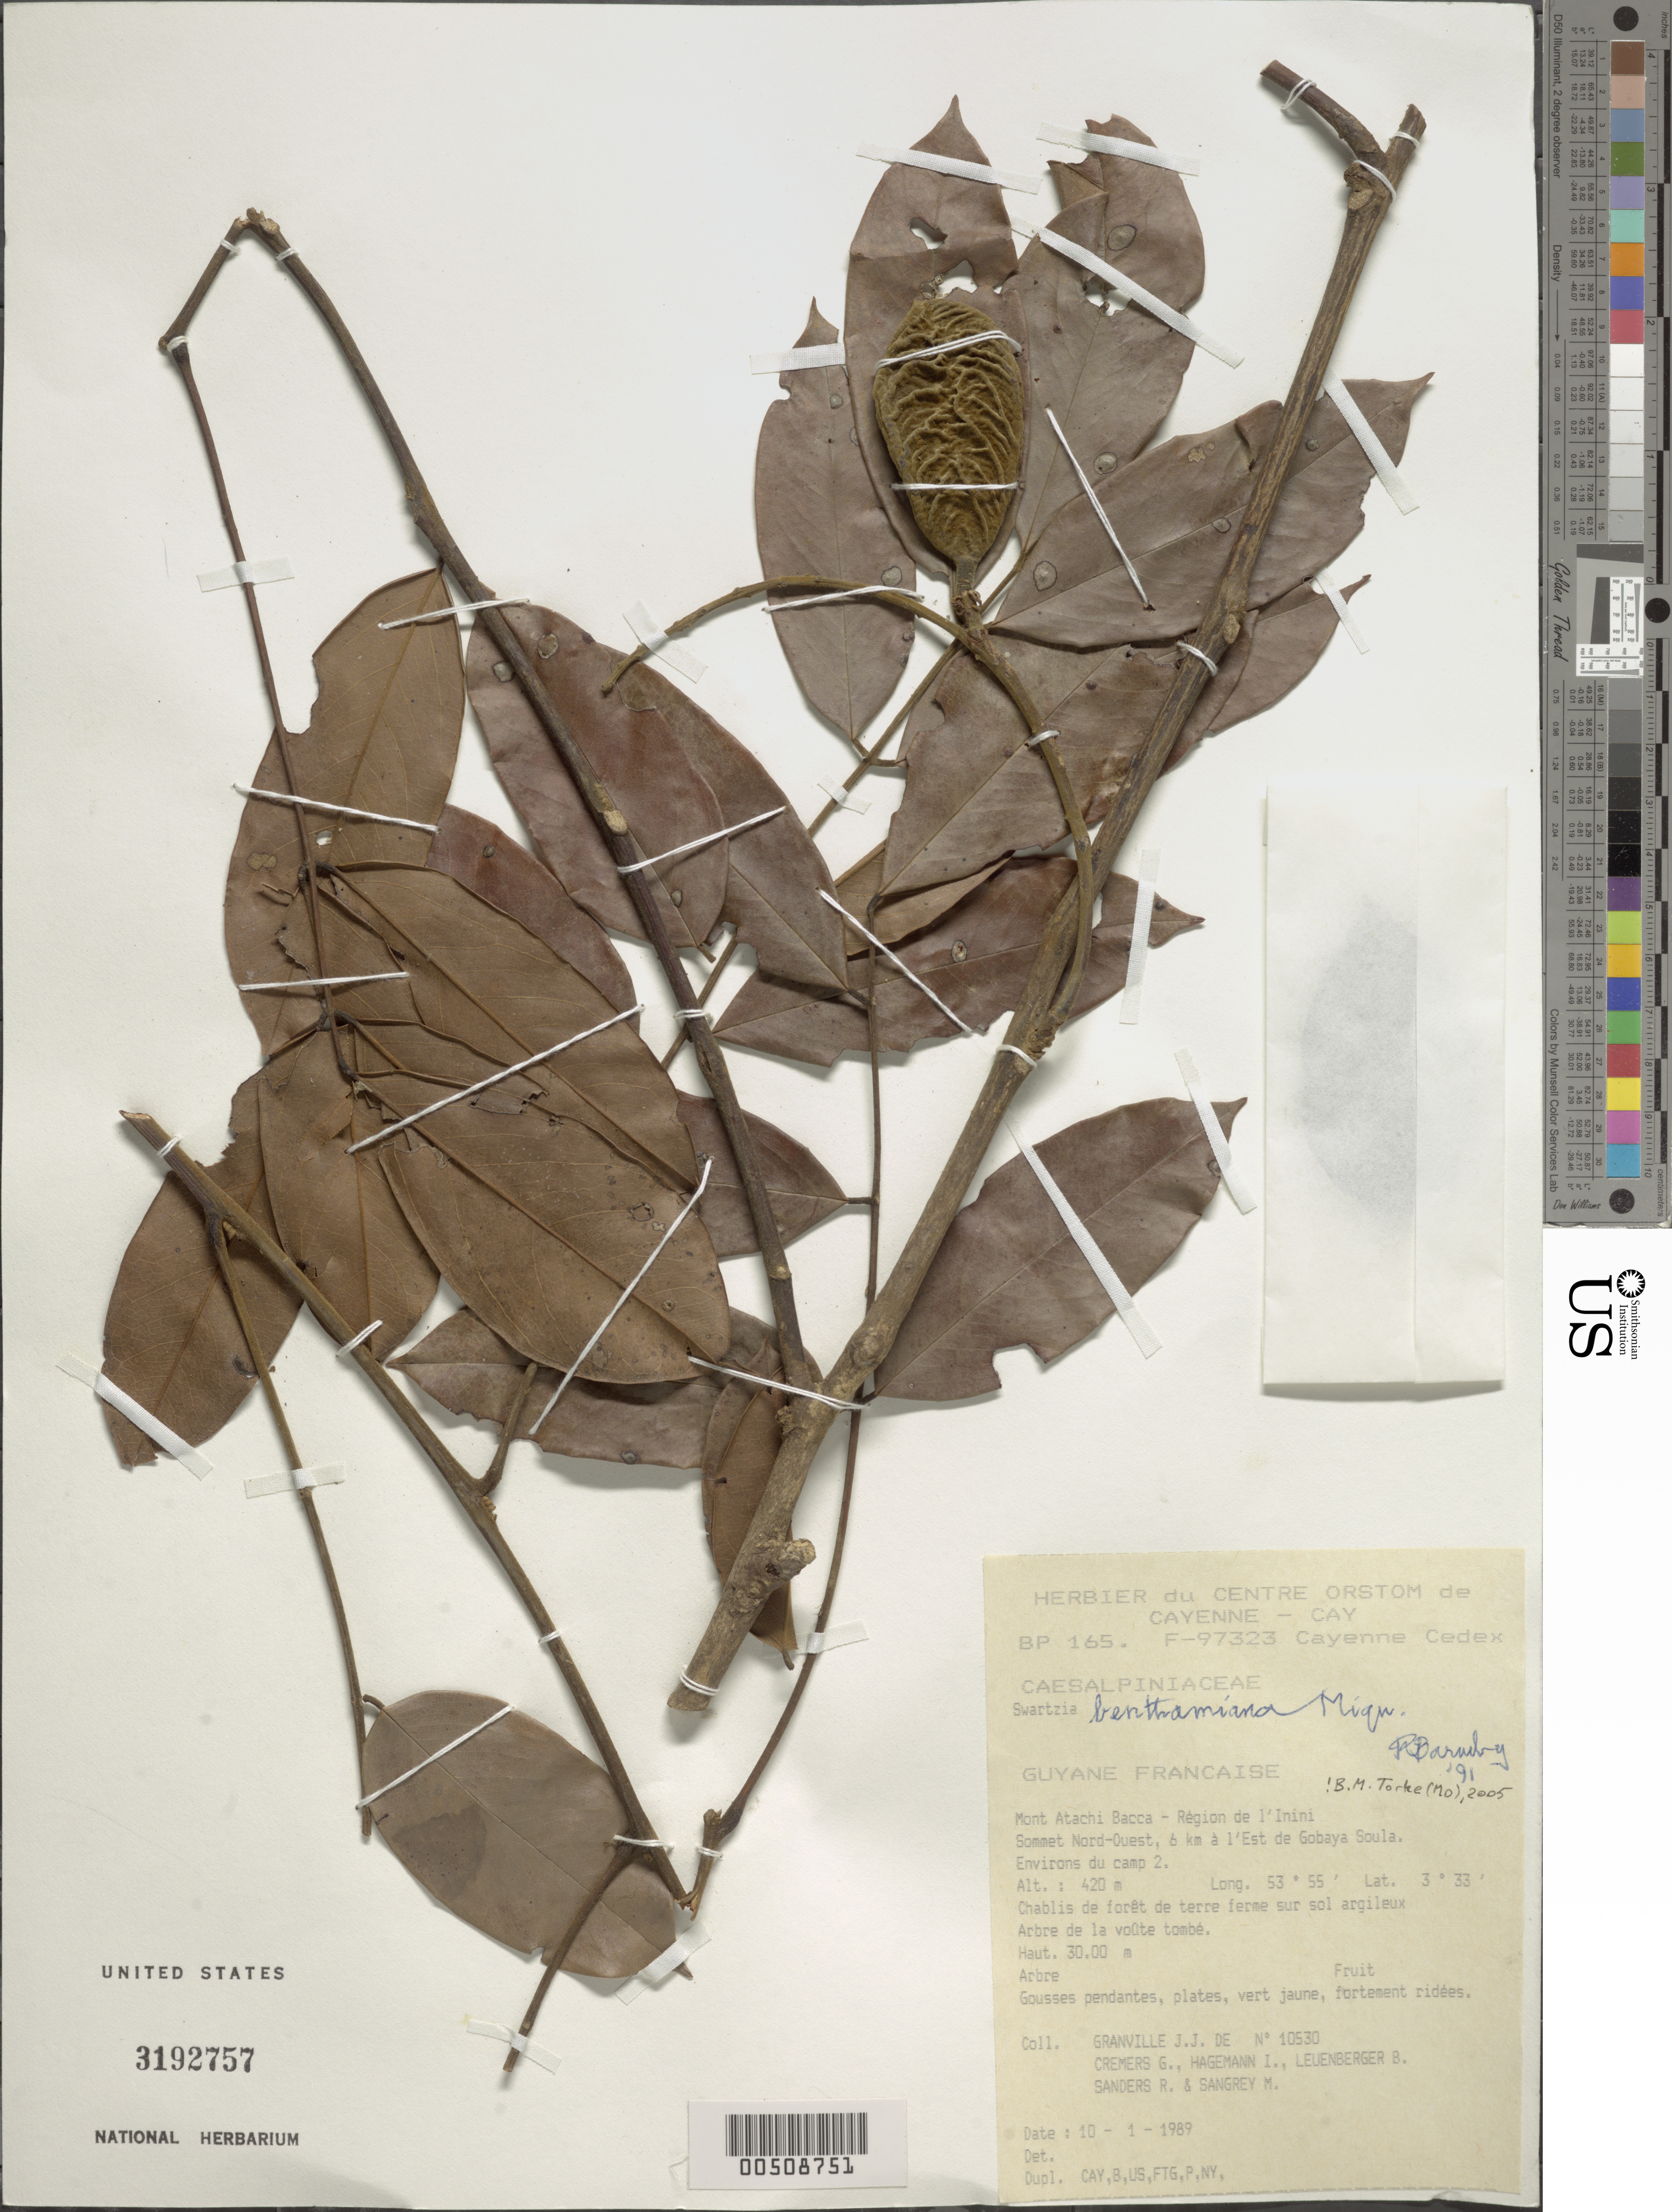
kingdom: Plantae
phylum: Tracheophyta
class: Magnoliopsida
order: Fabales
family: Fabaceae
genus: Swartzia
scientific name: Swartzia benthamiana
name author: Miq.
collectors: J.-J. de Granville, G. Cremers, I. Hagemann, B. Leuenberger, R. Sanders & M. S. Sangrey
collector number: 10530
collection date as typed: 10 Jan 1989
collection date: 1989-01-10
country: French Guiana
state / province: Cayenne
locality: Mont atachi bacca, region de l'inini. [arrondissement is questionable; locality is in saint-laurent-du-maroni arrondissement.]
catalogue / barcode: US 3192757